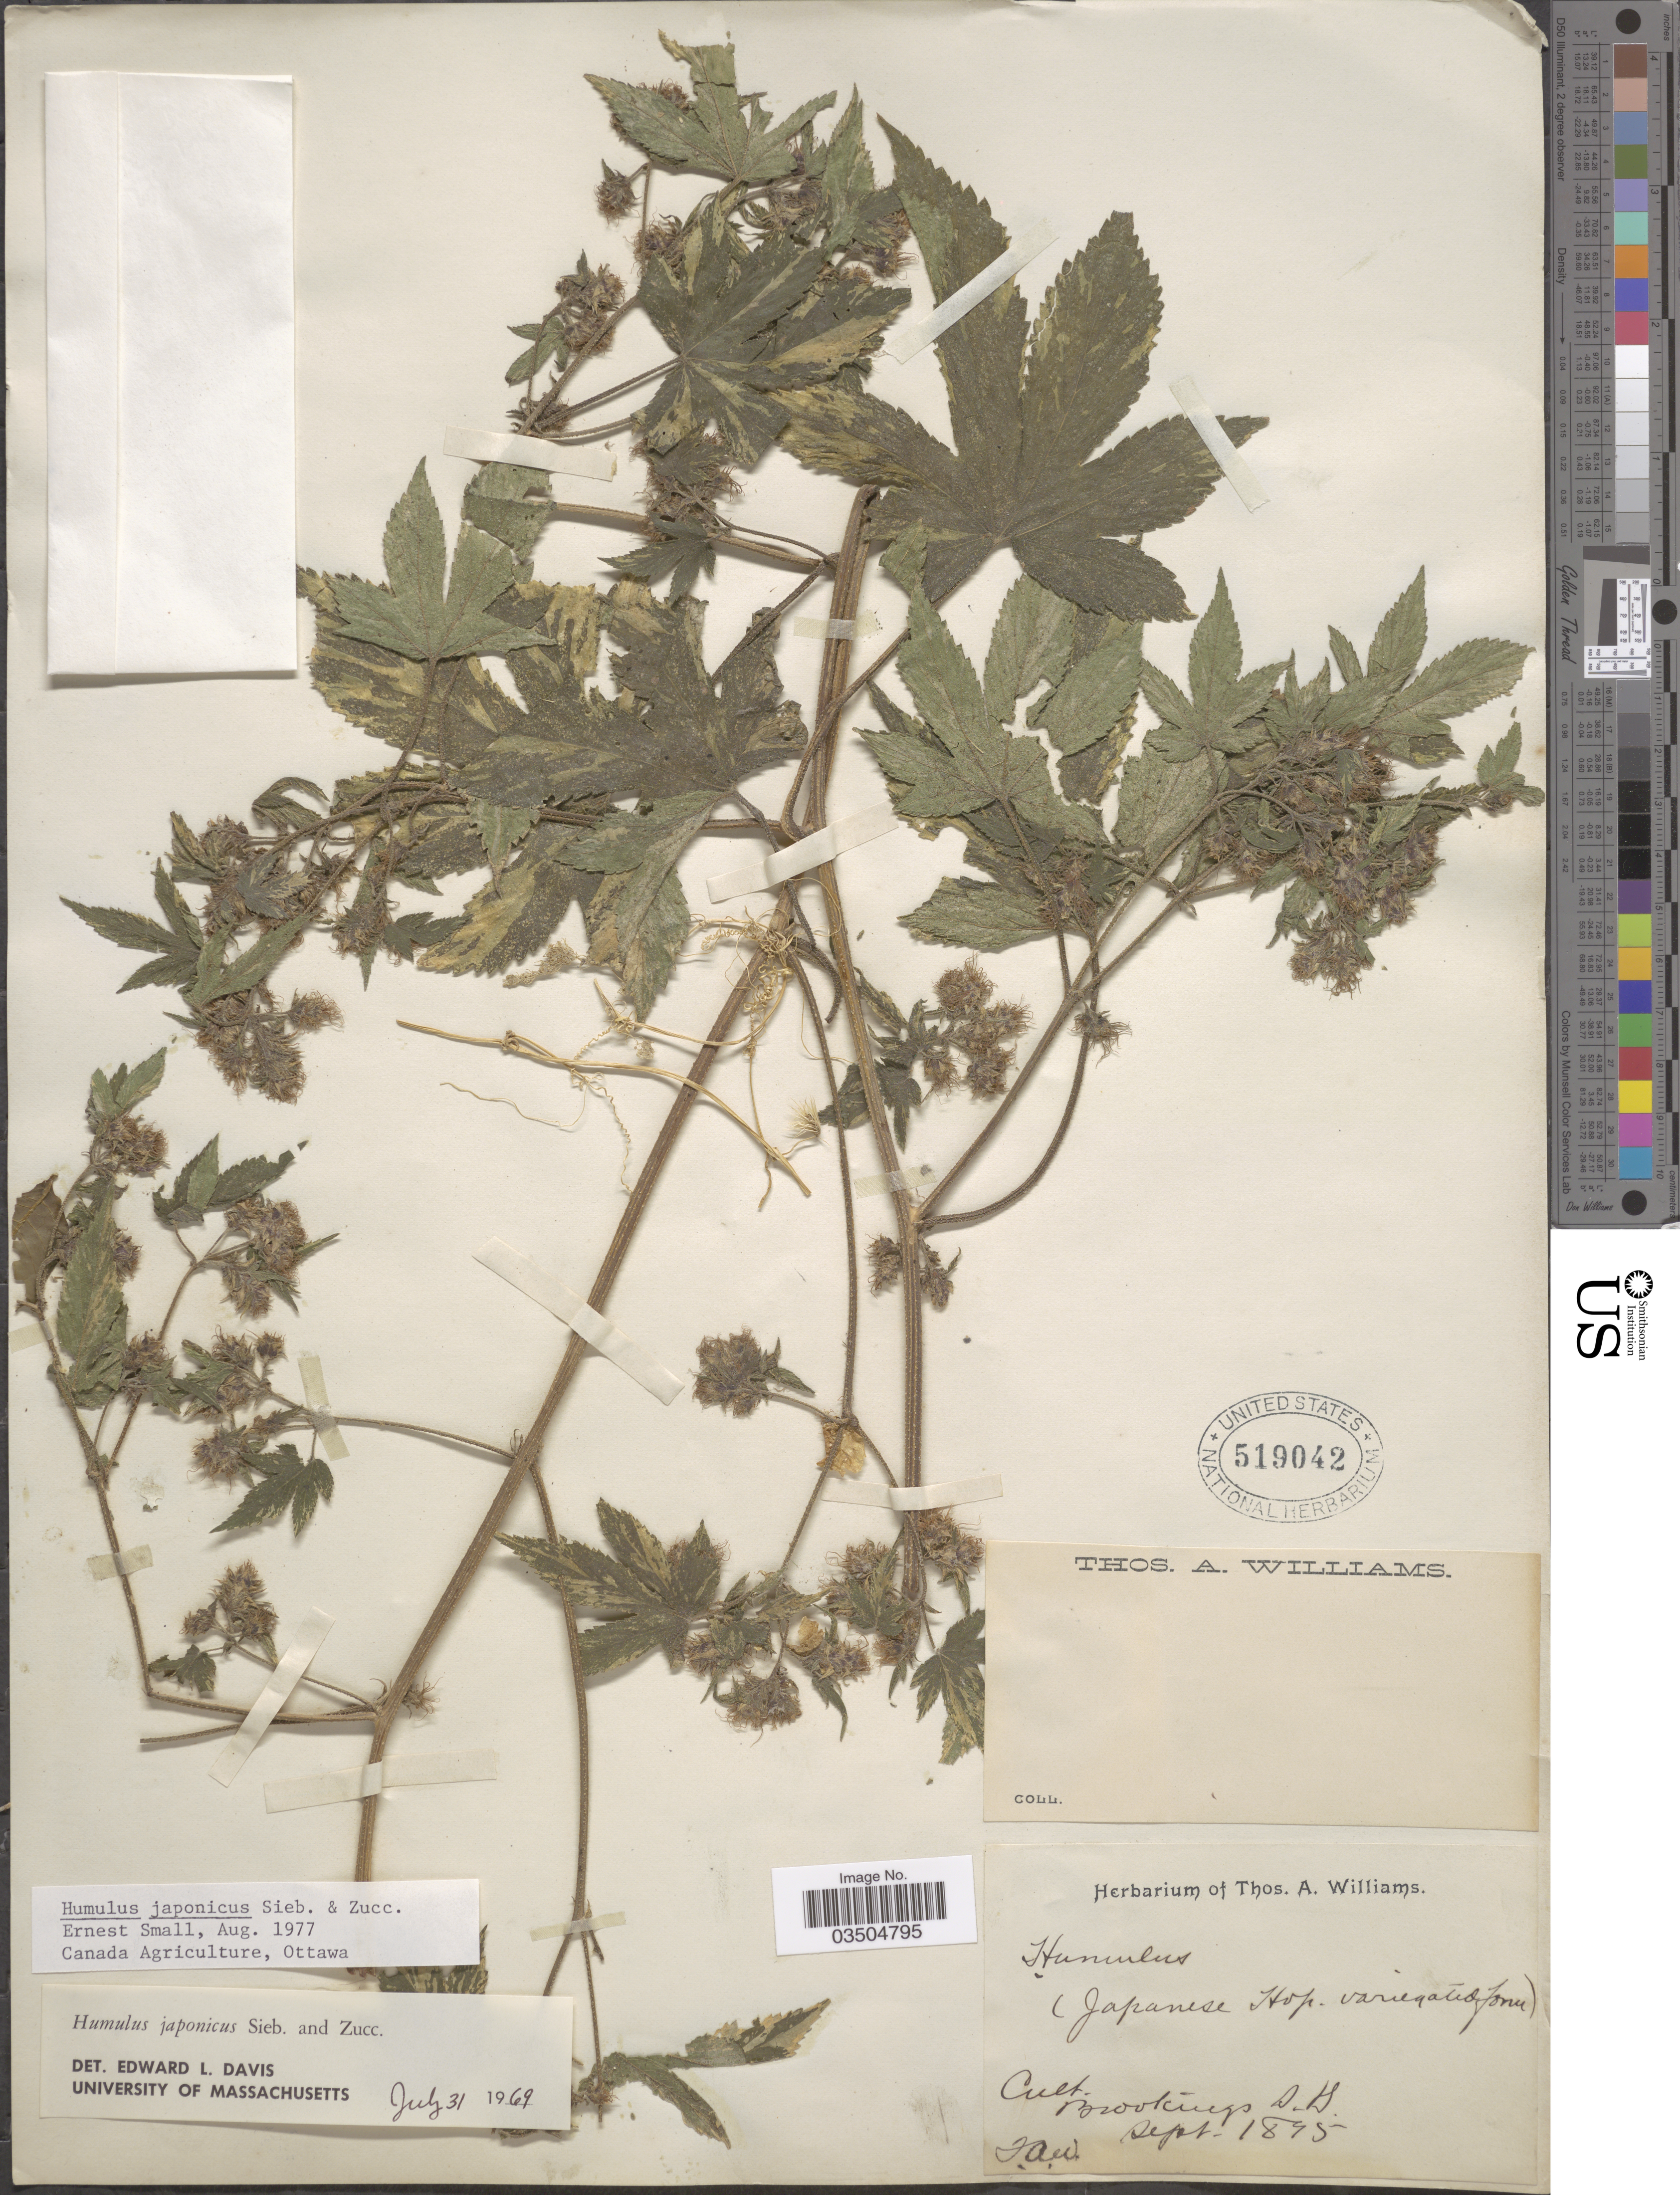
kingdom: Plantae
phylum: Tracheophyta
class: Magnoliopsida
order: Rosales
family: Cannabaceae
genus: Humulus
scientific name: Humulus japonicus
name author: Siebold & Zucc.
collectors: T. A. Williams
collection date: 1895-09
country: United States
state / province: South Dakota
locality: Brookings.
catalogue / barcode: US 519042